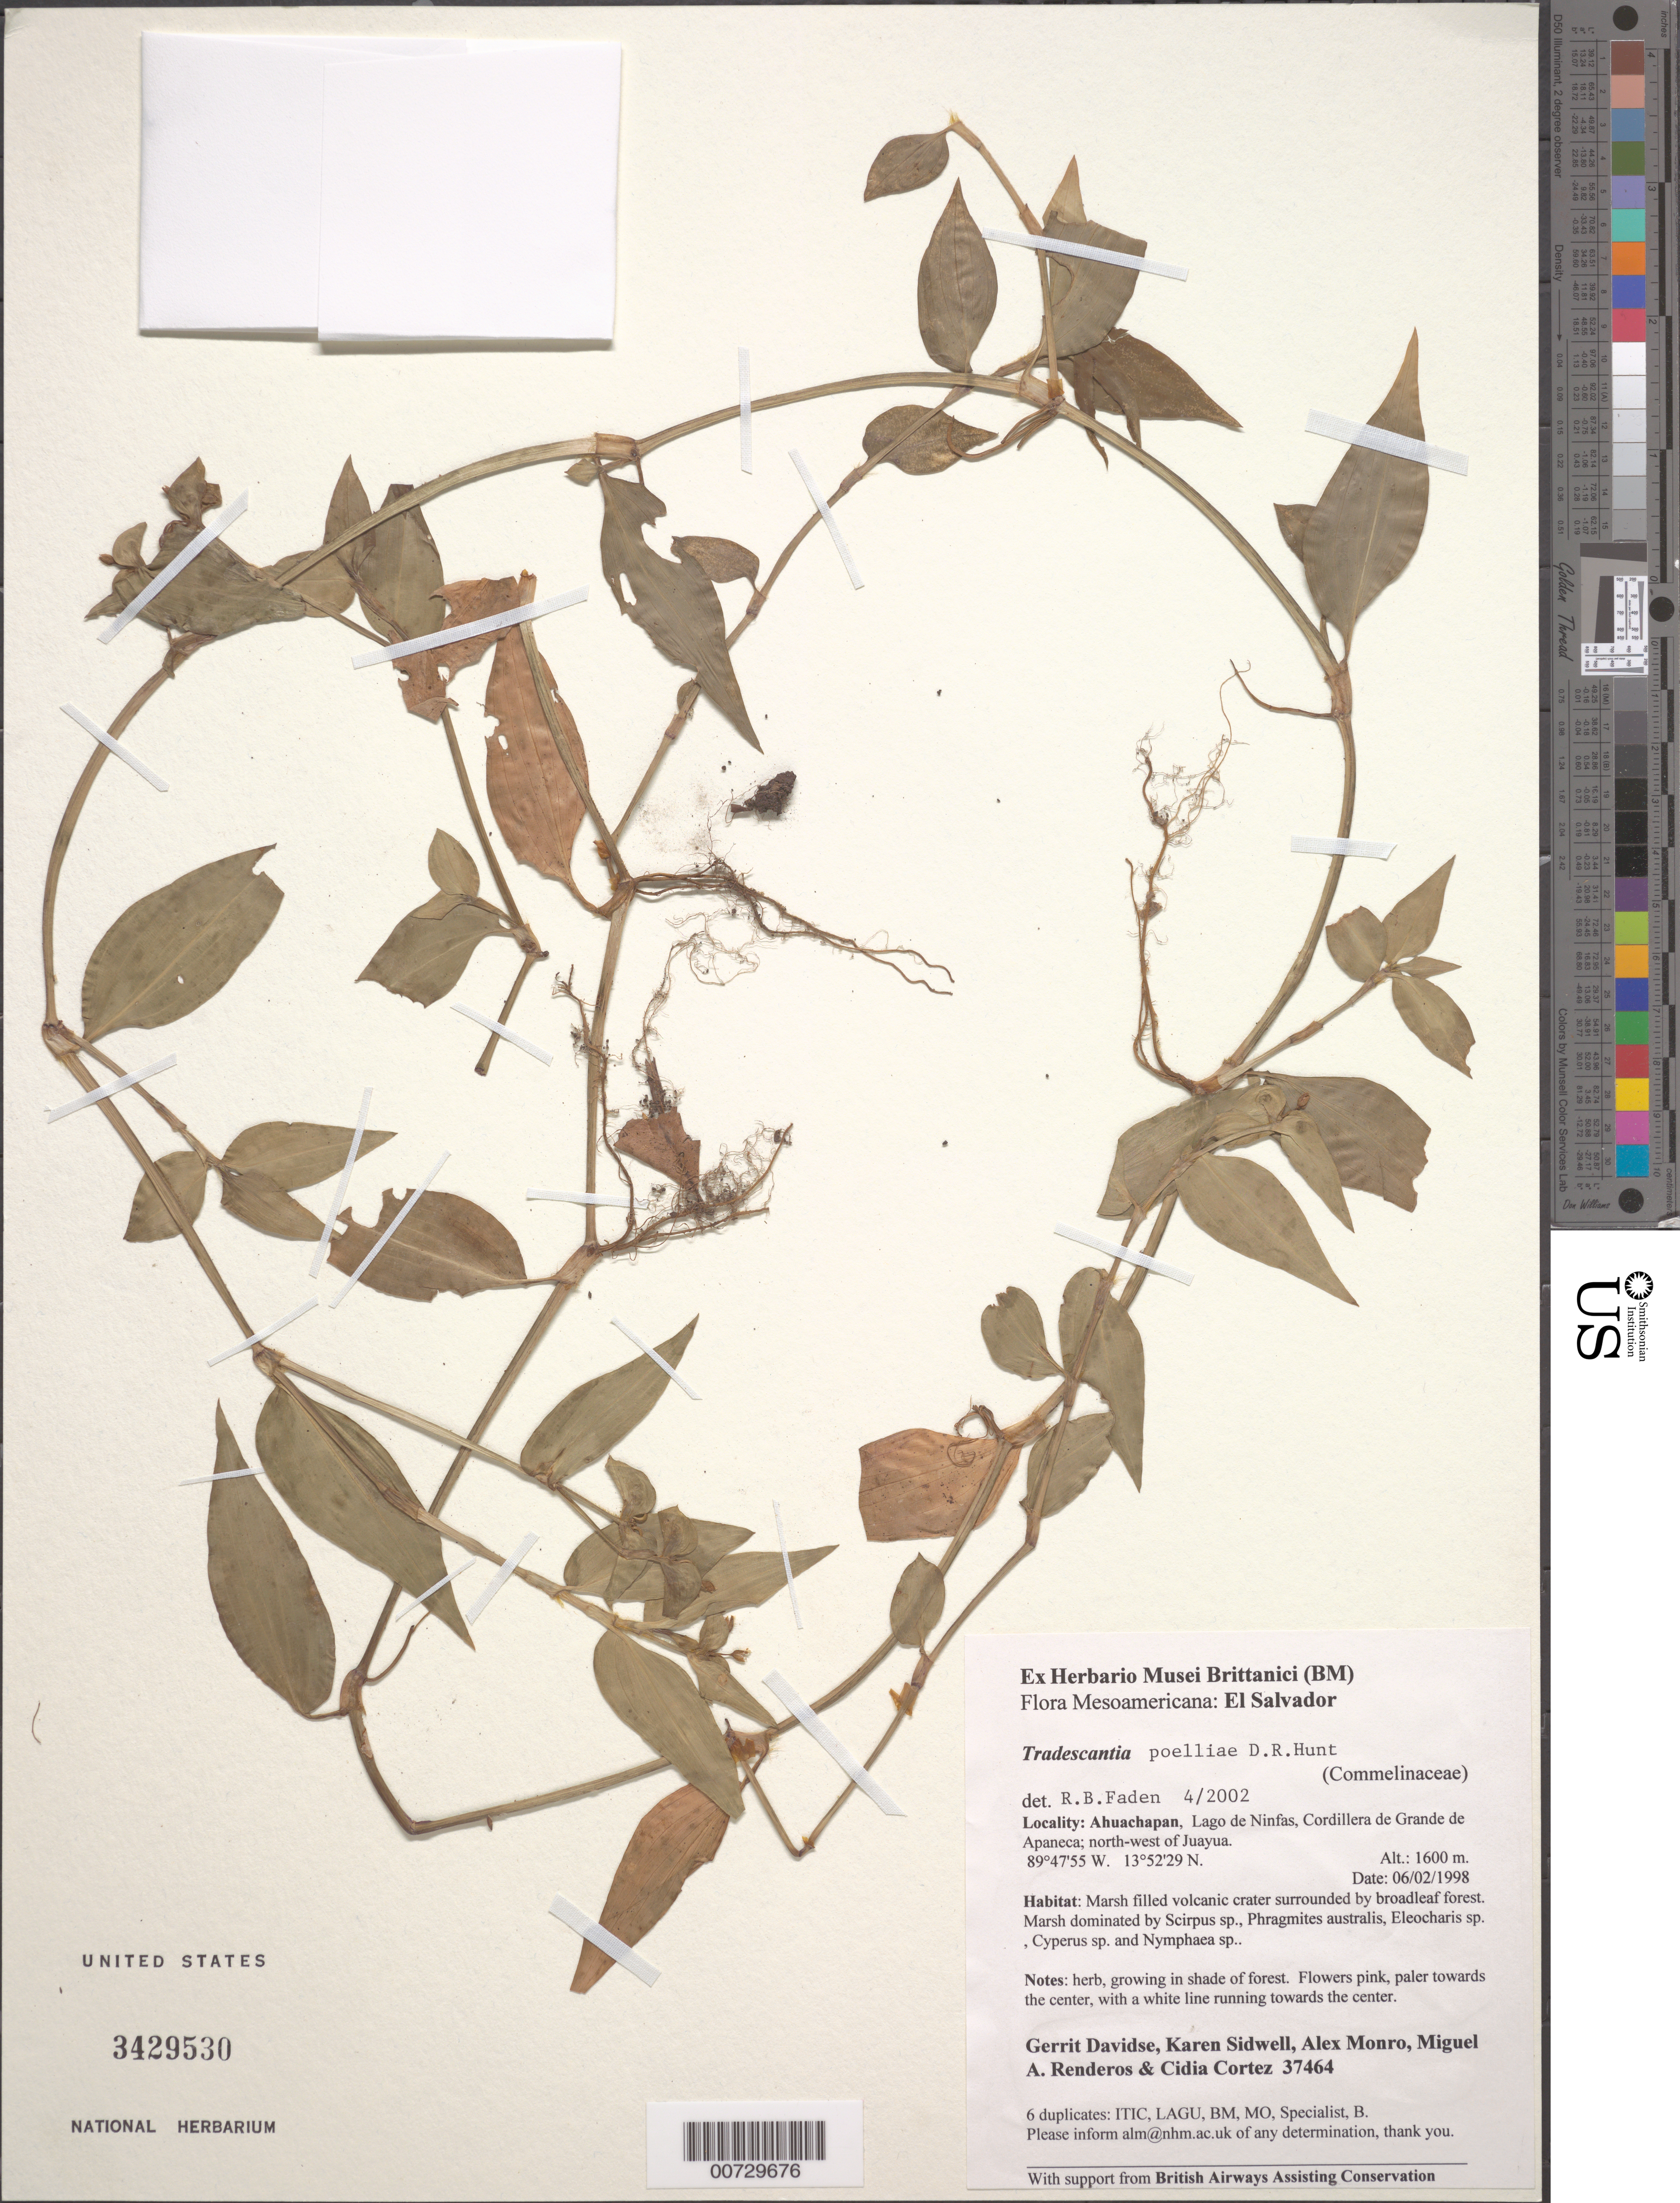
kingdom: Plantae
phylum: Tracheophyta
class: Liliopsida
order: Commelinales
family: Commelinaceae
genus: Tradescantia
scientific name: Tradescantia poelliae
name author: D.R. Hunt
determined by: Faden, Robert B., (US), Smithsonian Institution - National Museum of Natural History (UNITED STATES)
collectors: G. Davidse, K. Sidwell, A. Monro, M. Renderos & C. Cortez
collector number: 37464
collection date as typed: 06 Feb 1998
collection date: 1998-02-06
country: El Salvador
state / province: Ahuachapán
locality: Lago de Ninfas, Cordillera de Grande de Apaneca, NW of Juayua.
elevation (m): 1600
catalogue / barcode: US 3429530